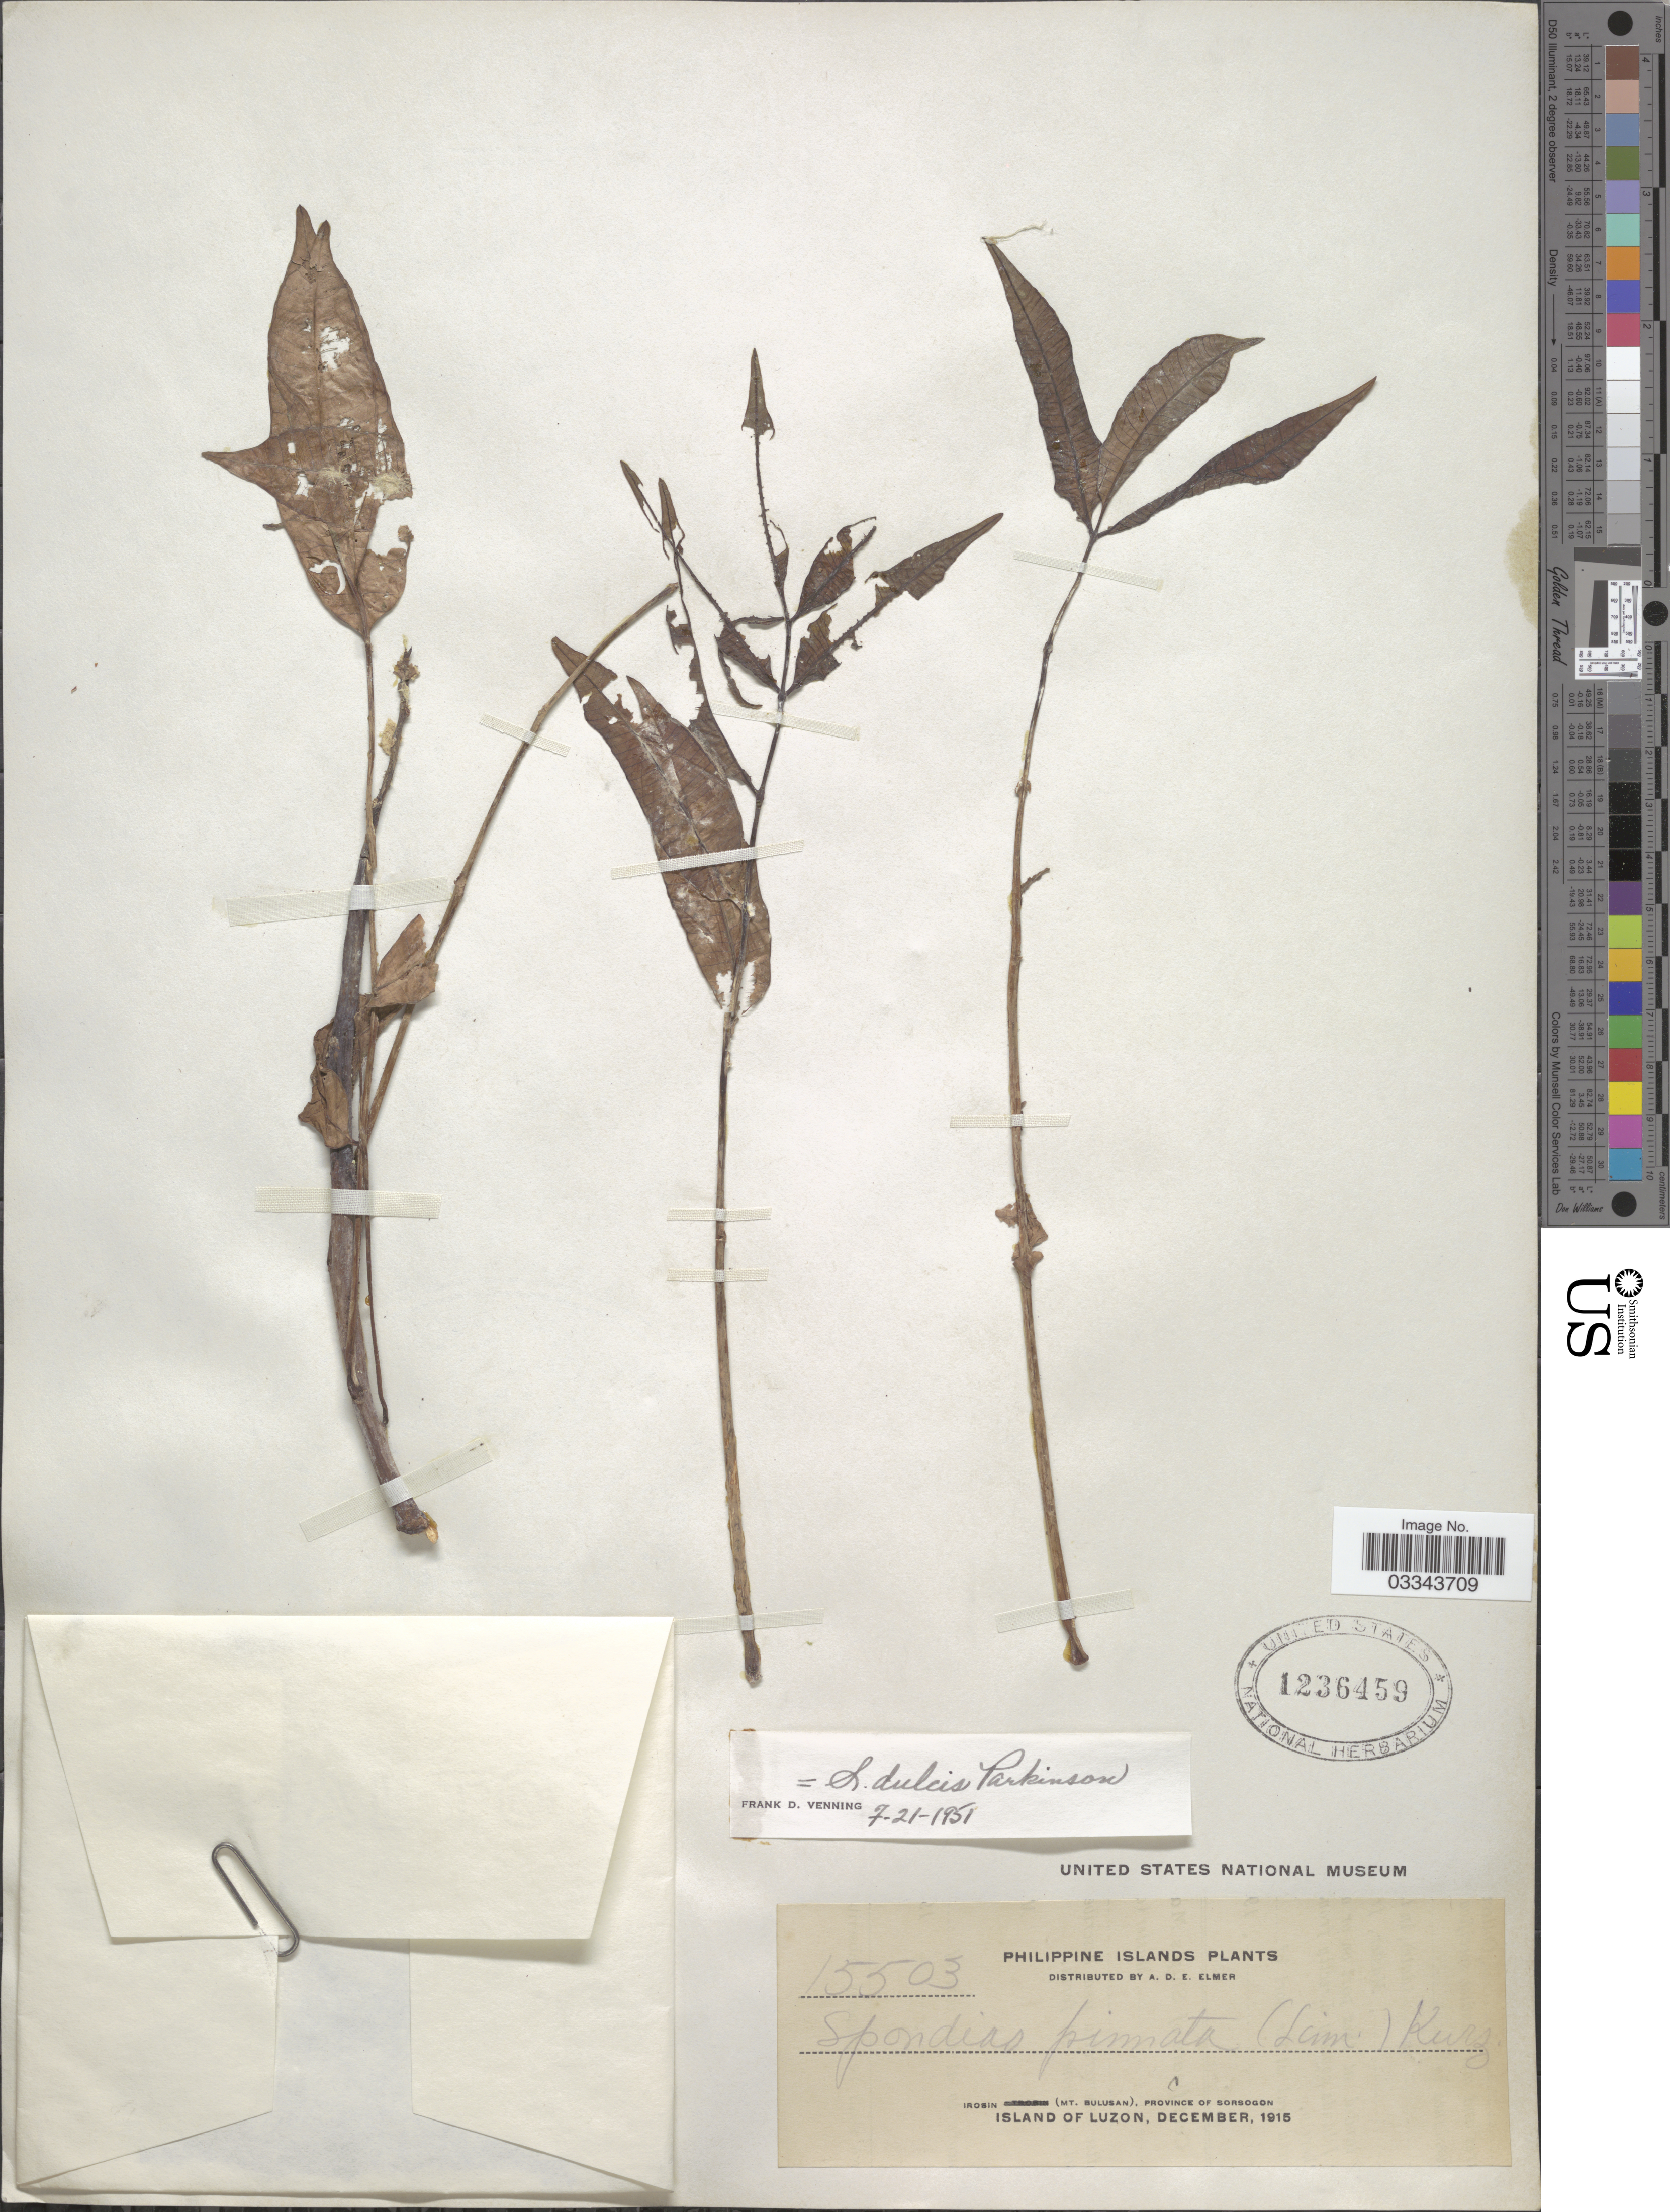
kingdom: Plantae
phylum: Tracheophyta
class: Magnoliopsida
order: Sapindales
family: Anacardiaceae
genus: Spondias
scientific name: Spondias dulcis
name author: Parkinson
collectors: A. D. E. Elmer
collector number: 15503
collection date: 1915-12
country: Philippines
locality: Philippine Islands. Irosin (Mt. Bulusan), Province of Sorsogon. Island of Luzon.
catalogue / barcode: US 1236459